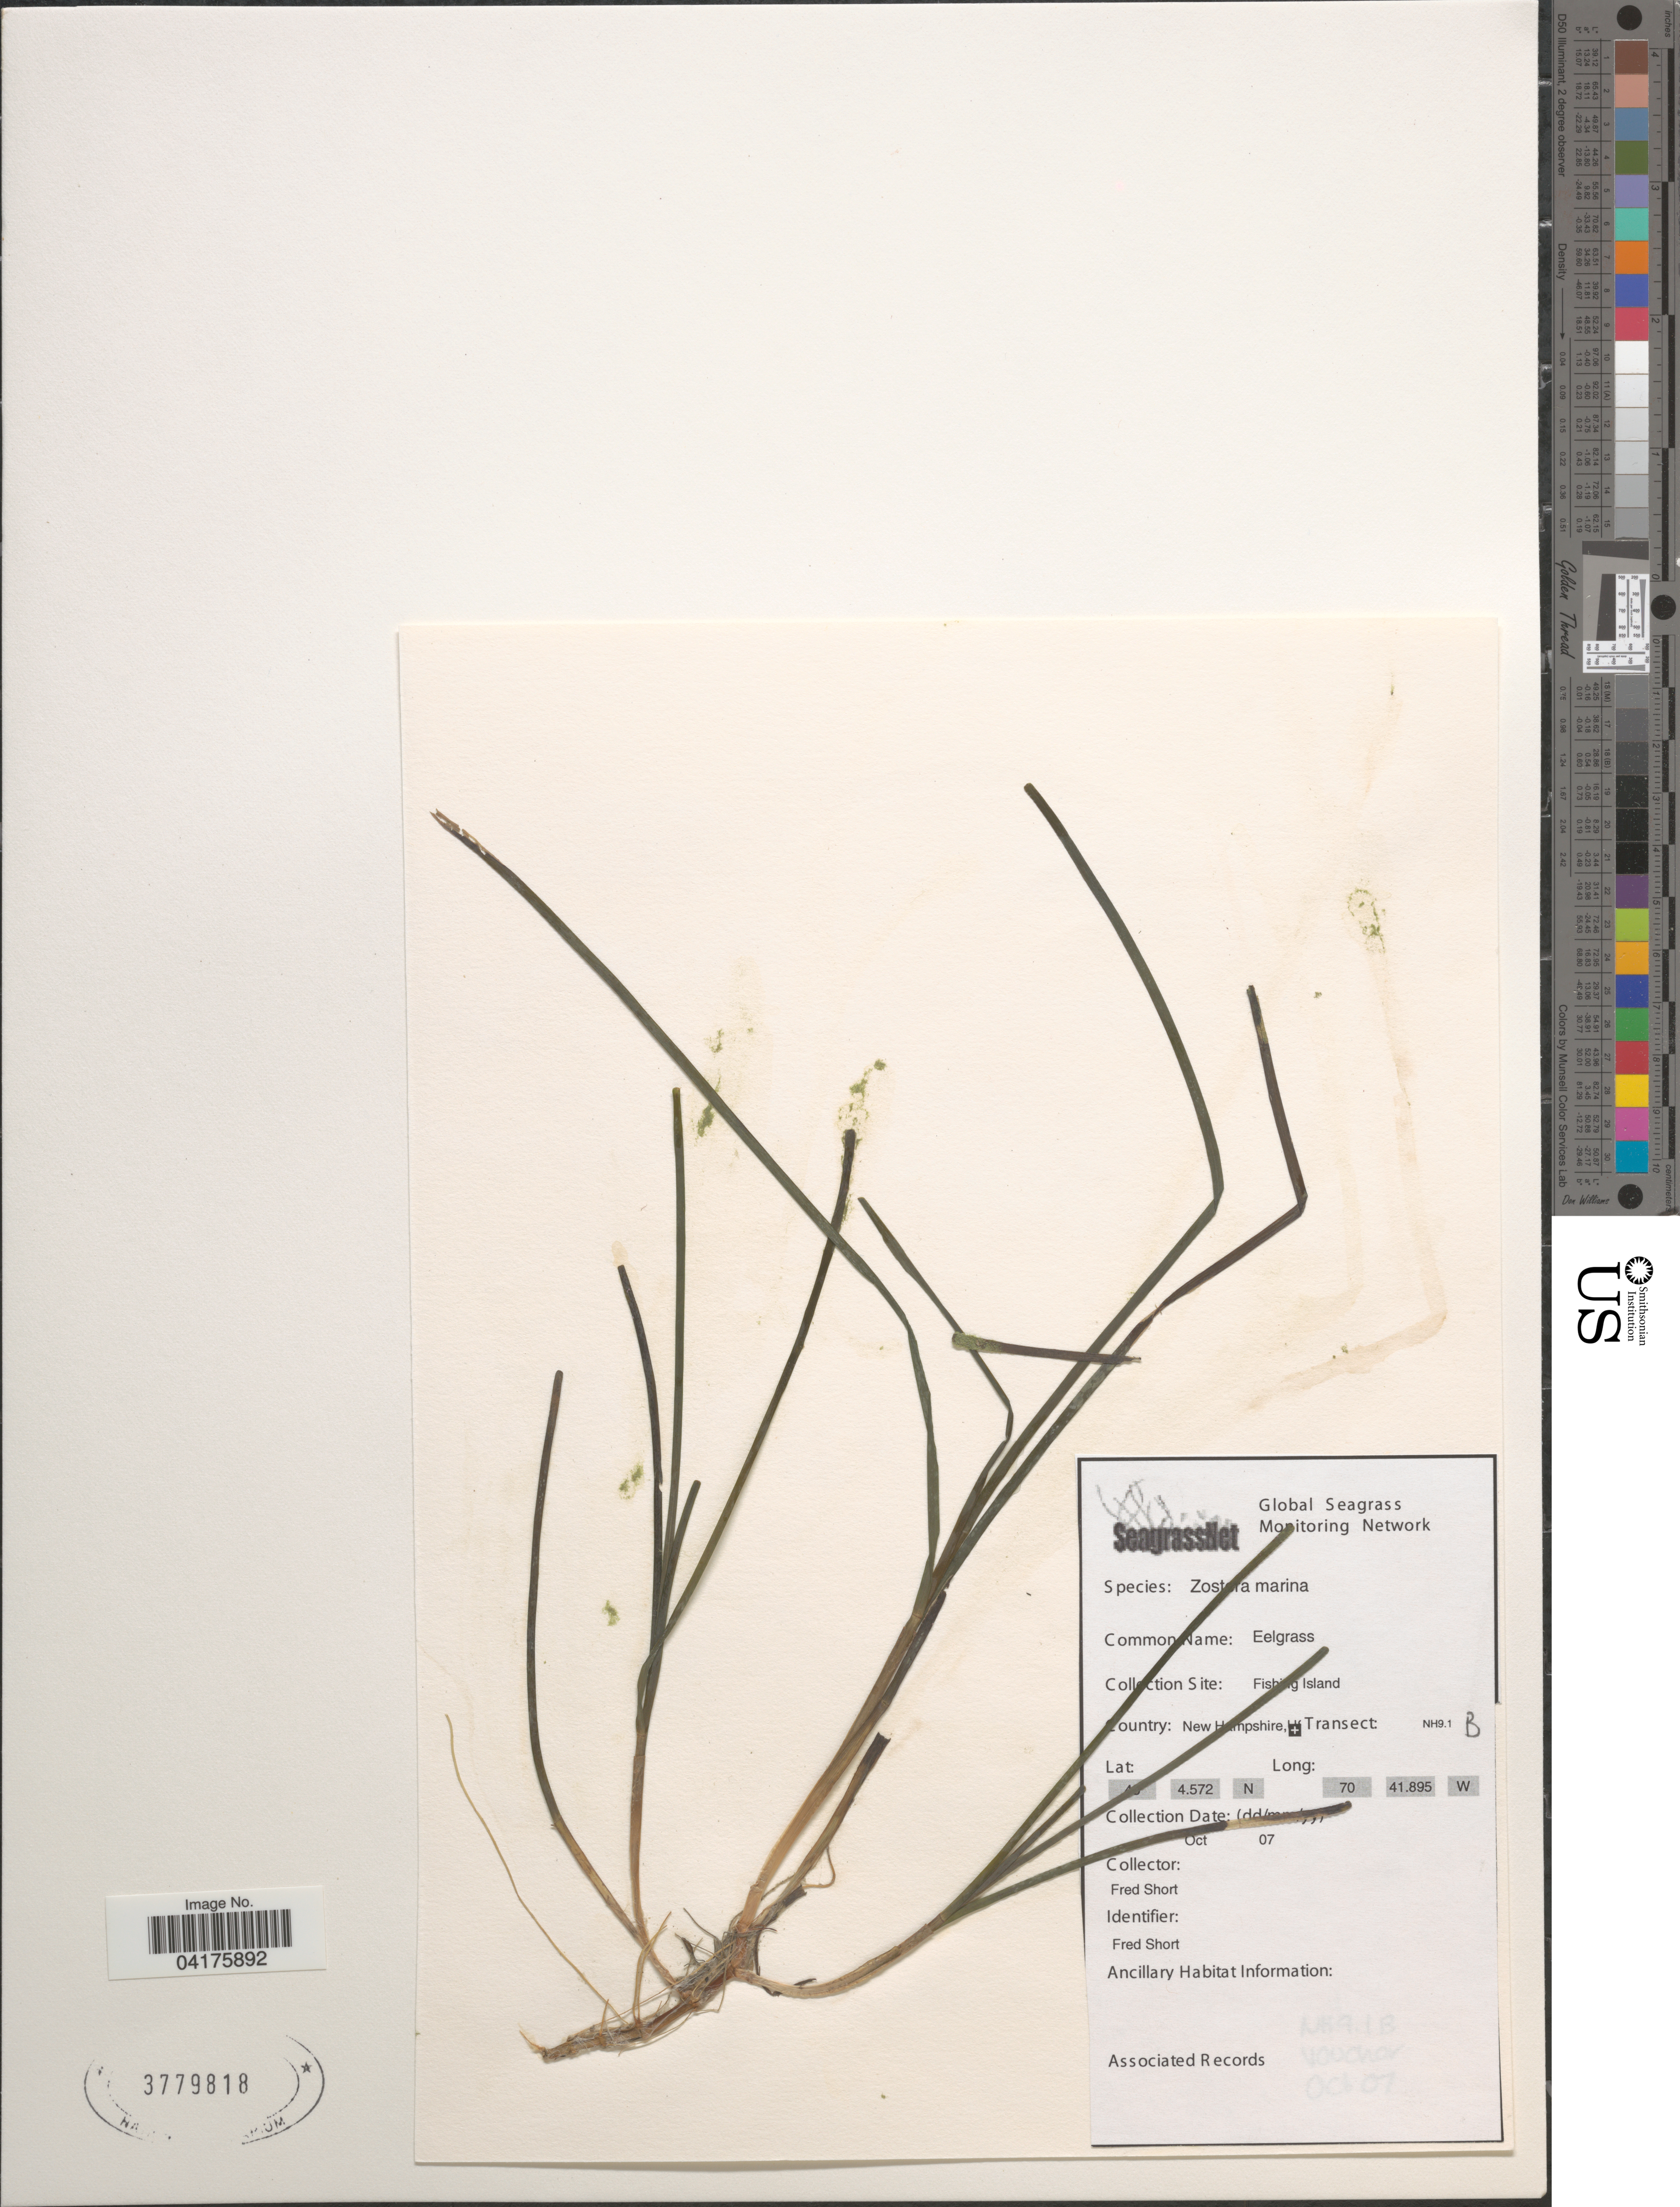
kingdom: Plantae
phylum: Tracheophyta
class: Liliopsida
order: Alismatales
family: Zosteraceae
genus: Zostera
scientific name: Zostera marina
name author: L.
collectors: F. Short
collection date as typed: Transcribed d/m/y: /10/7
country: United States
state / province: New Hampshire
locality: Fishing Island.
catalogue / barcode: US 3779818